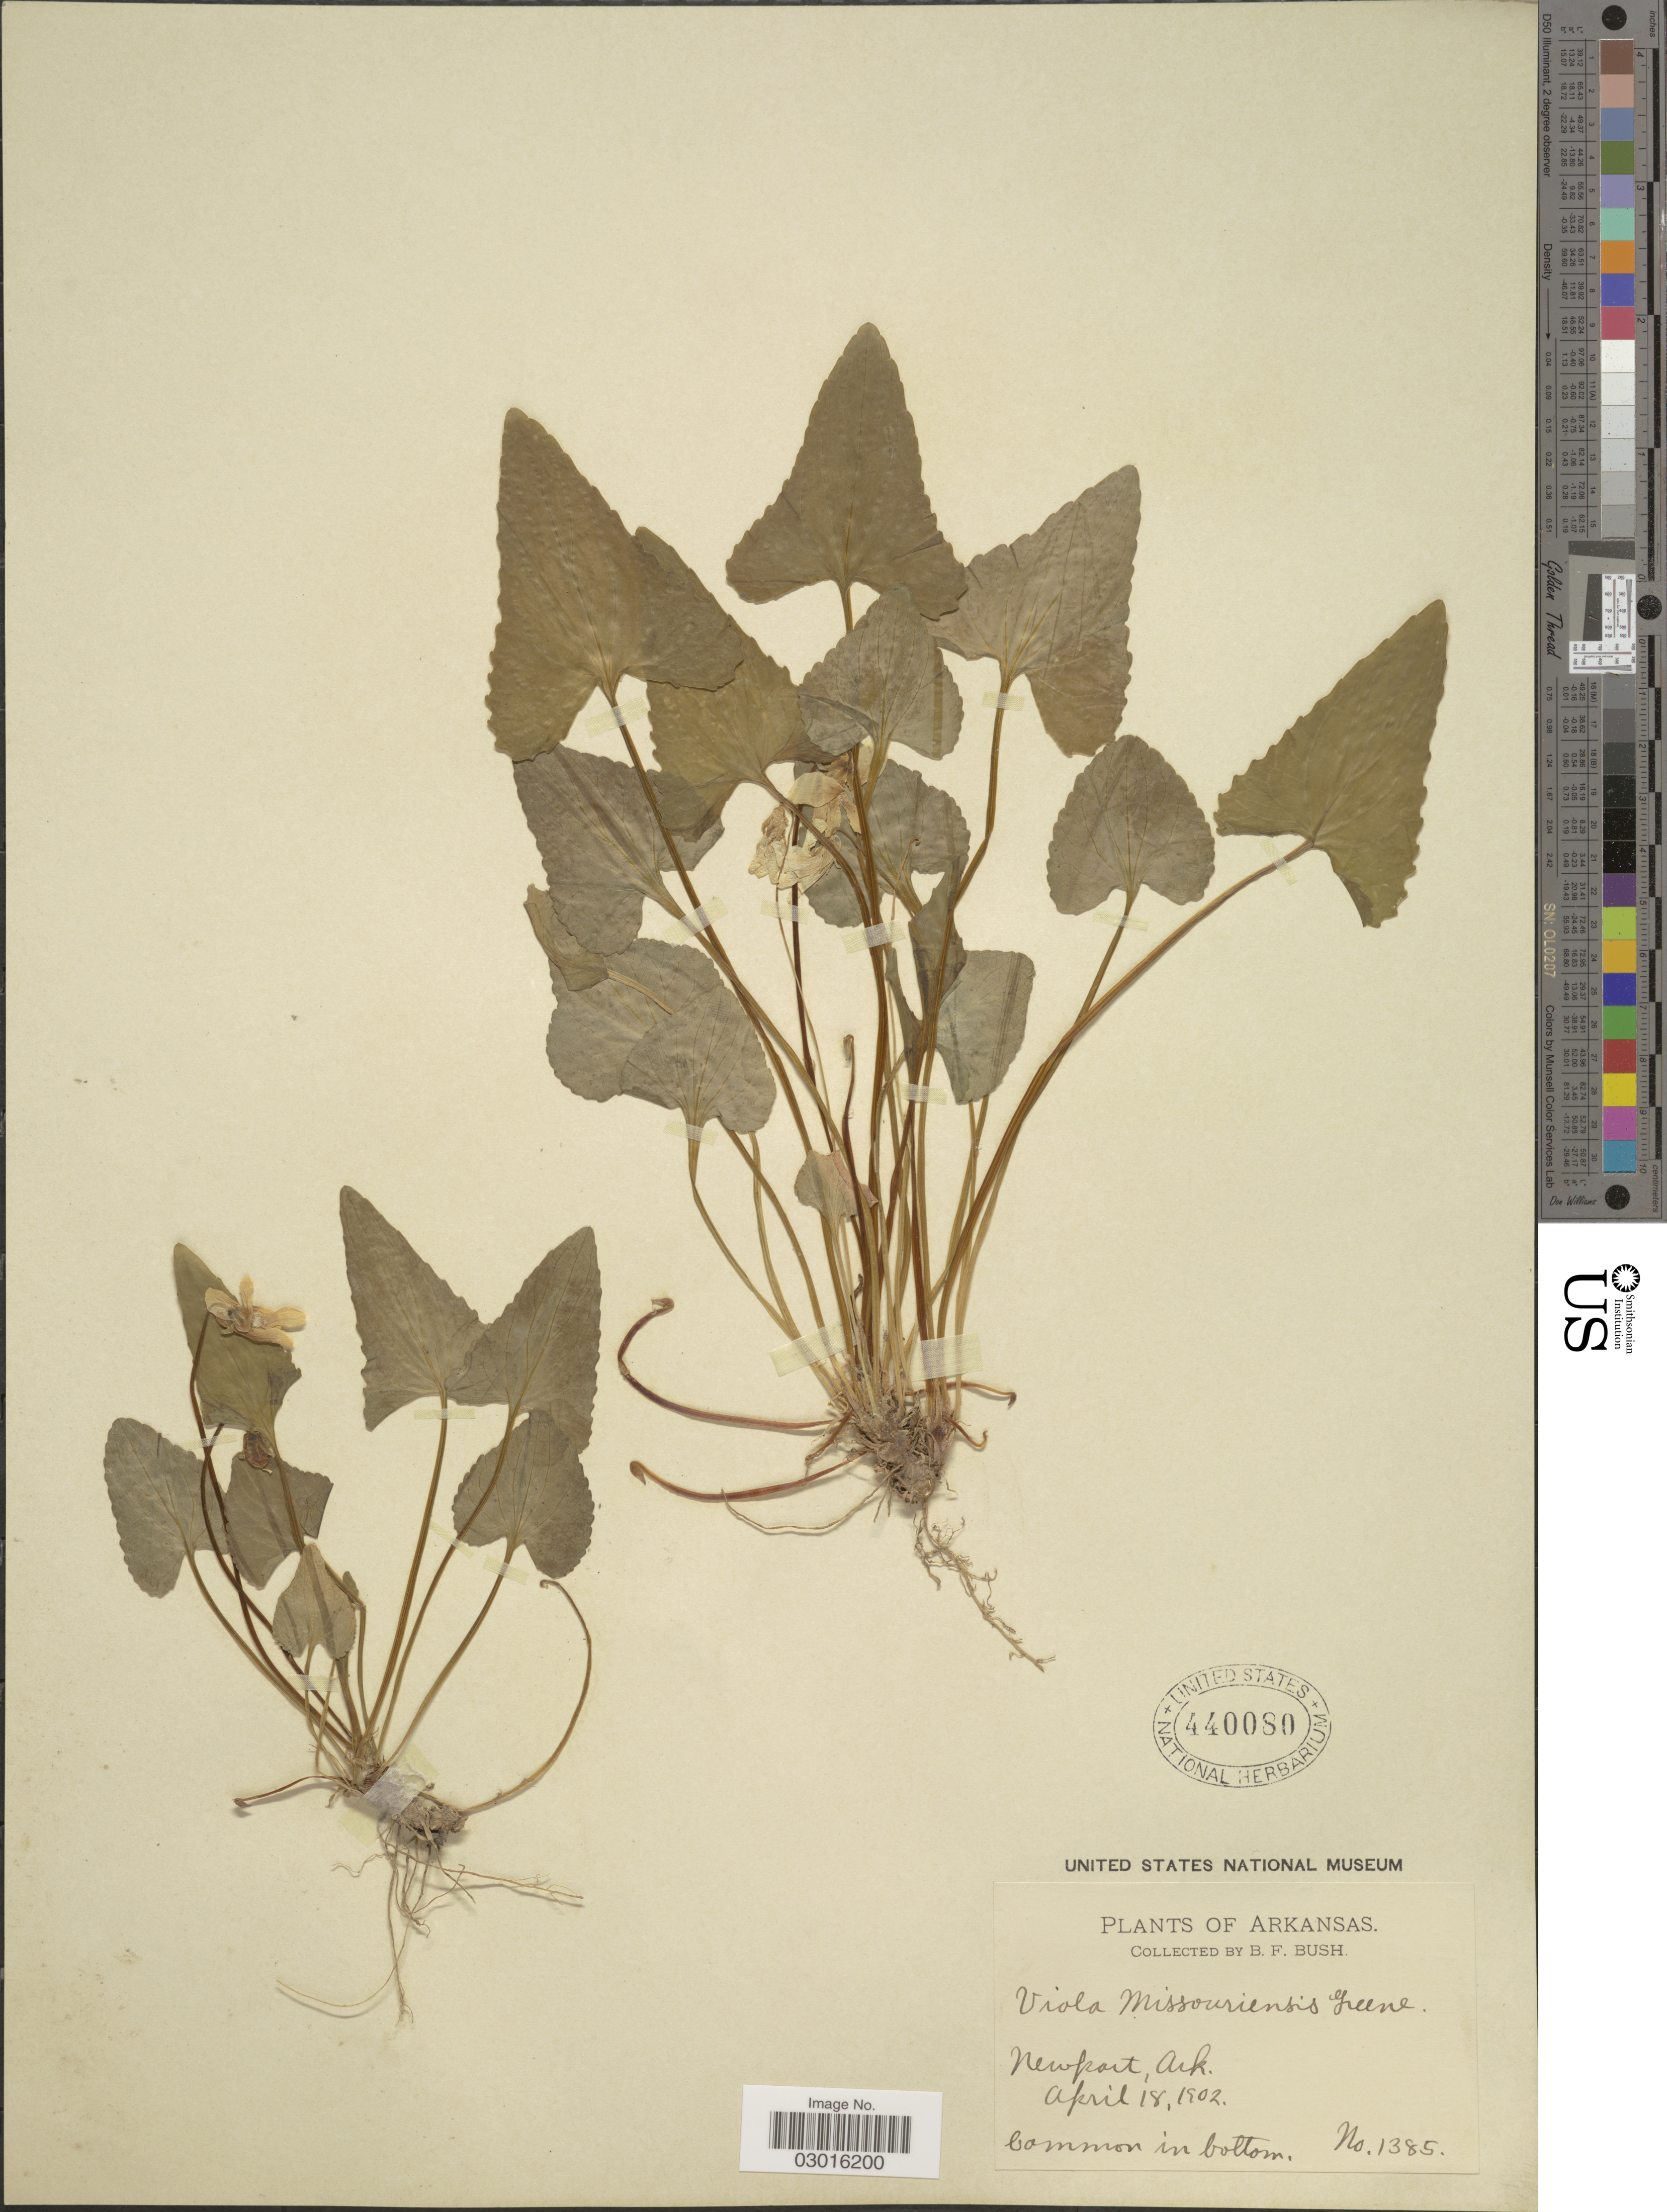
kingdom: Plantae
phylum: Tracheophyta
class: Magnoliopsida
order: Malpighiales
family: Violaceae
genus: Viola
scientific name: Viola missouriensis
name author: Greene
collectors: B. F. Bush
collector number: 1385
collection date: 1902-04-18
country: United States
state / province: Arkansas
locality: Newport.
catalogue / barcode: US 440080